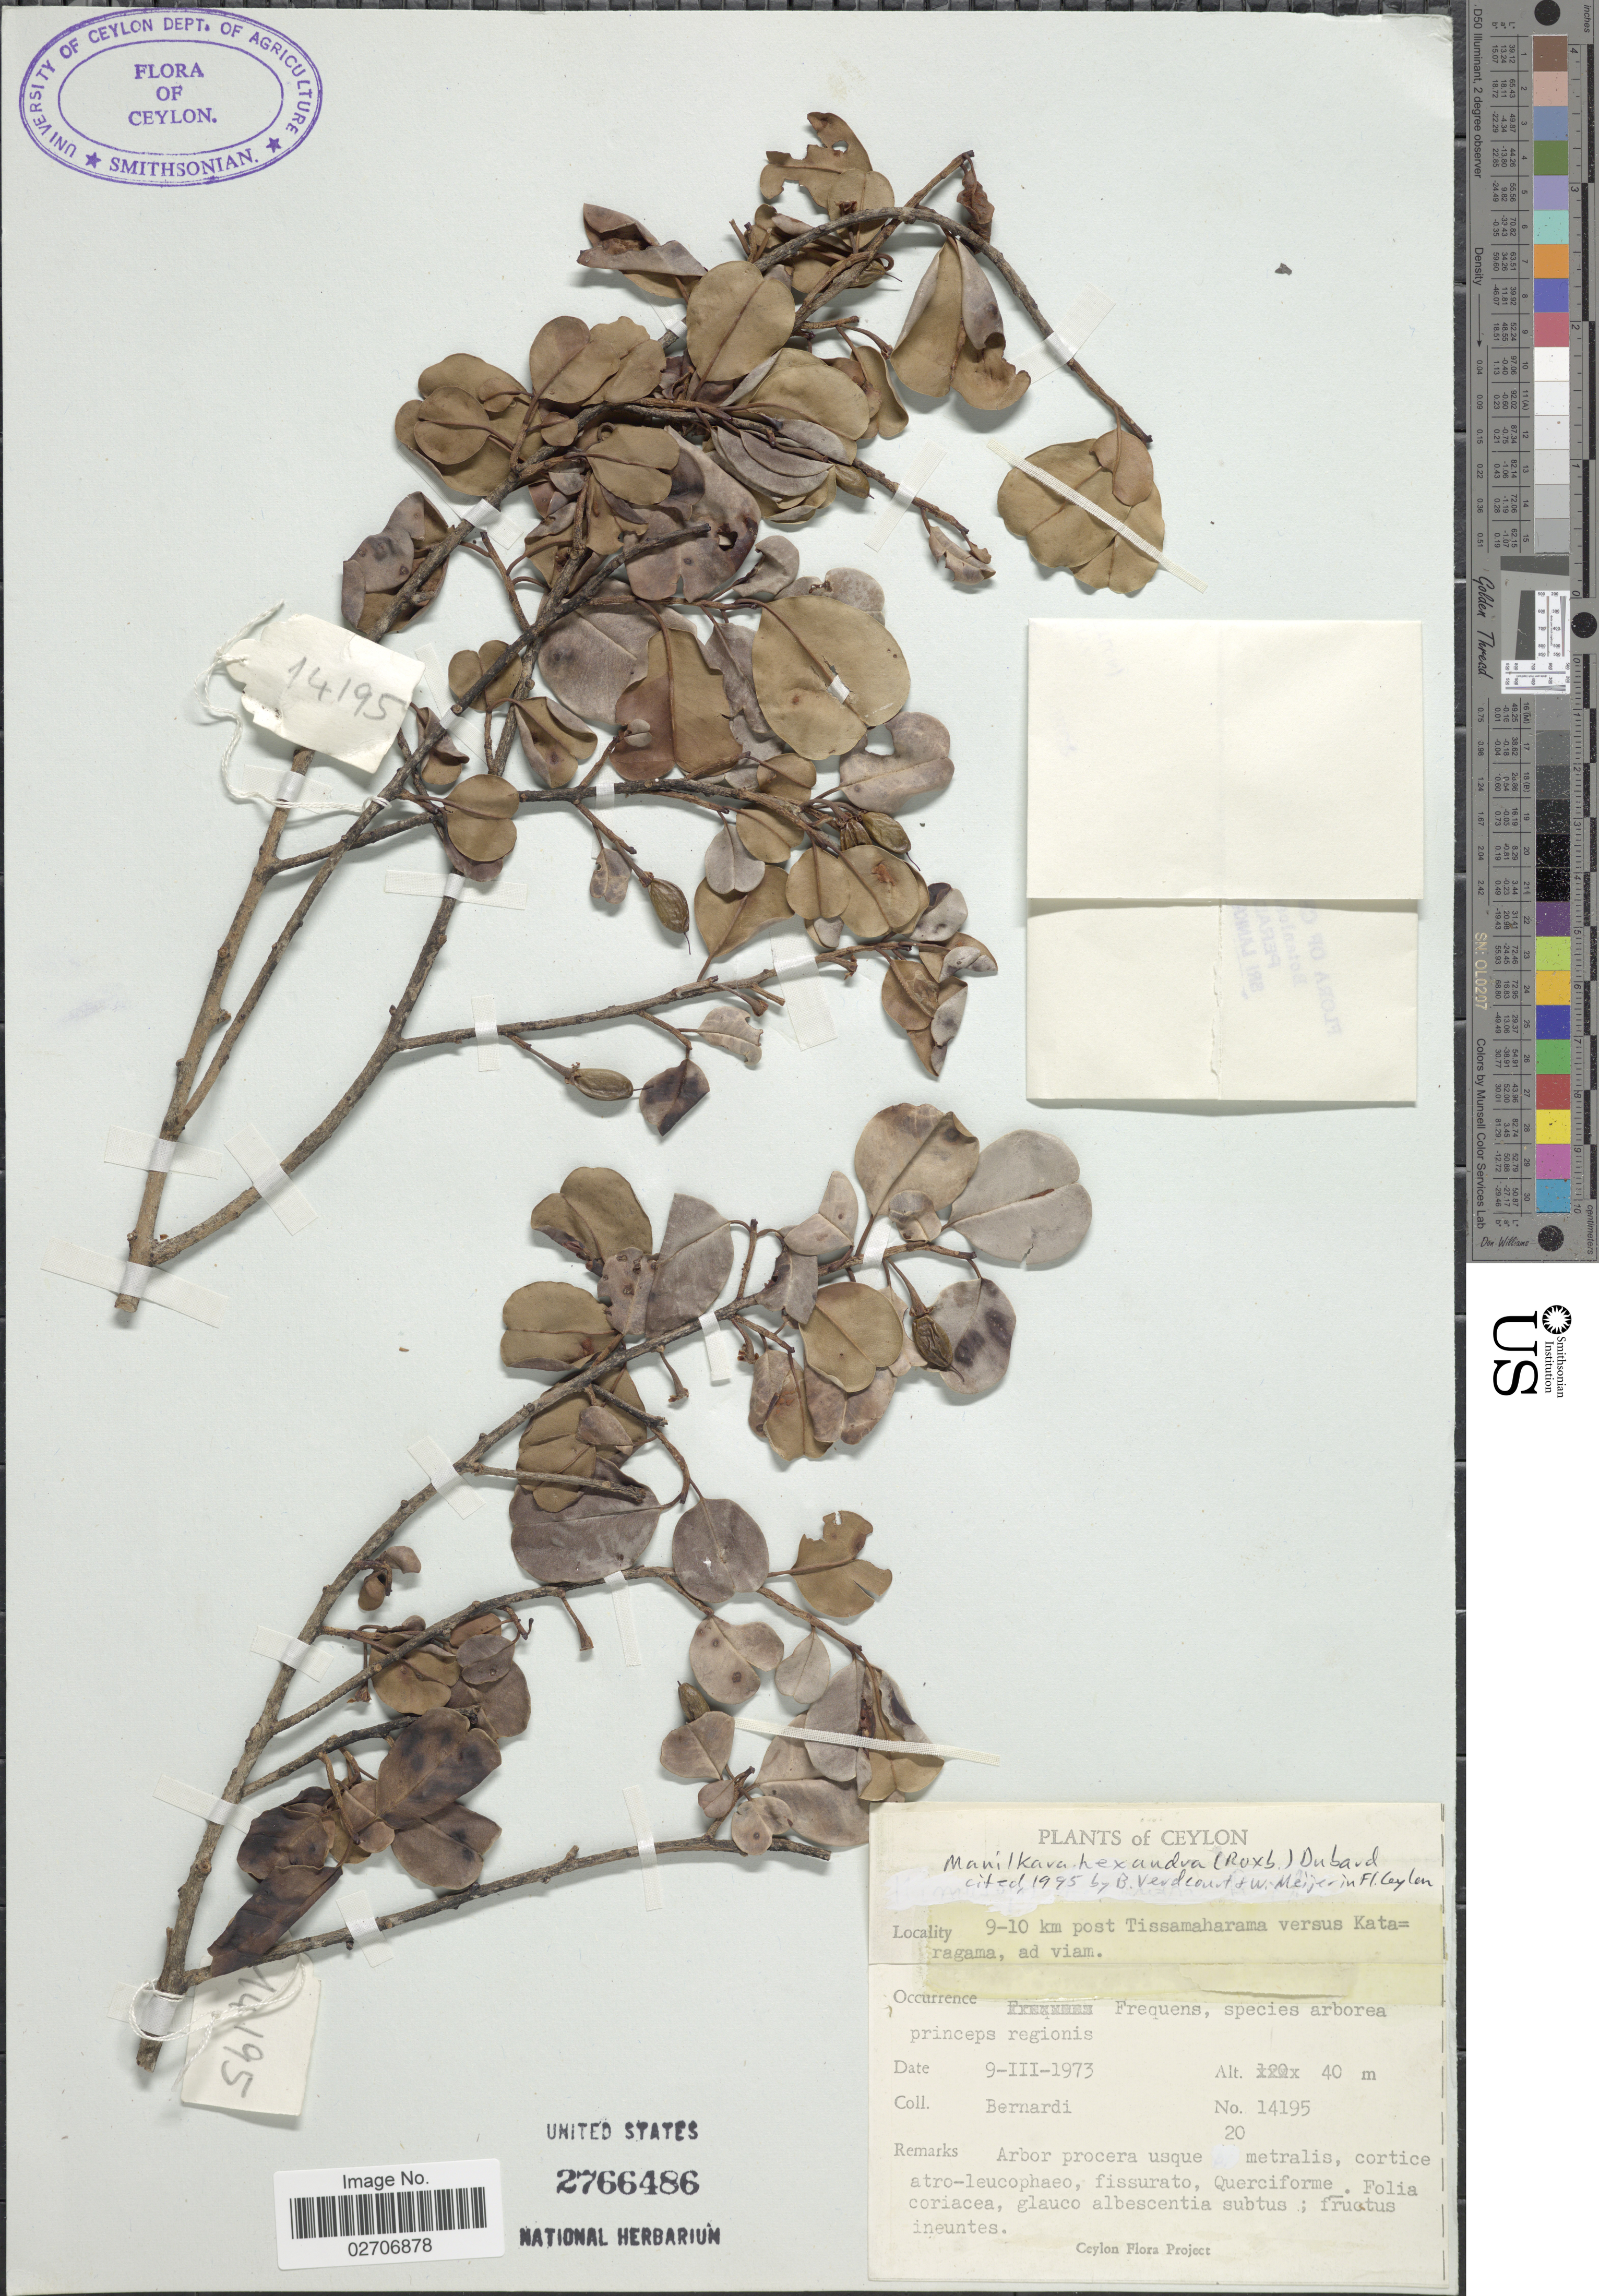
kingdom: Plantae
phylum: Tracheophyta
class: Magnoliopsida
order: Ericales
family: Sapotaceae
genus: Manilkara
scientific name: Manilkara hexandra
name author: (Roxb.) Dubard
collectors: Bernardi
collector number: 14195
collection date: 1973-03-09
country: Sri Lanka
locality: Ceylon, 9-10 km post Tissamaharama versus Kata-ragama. ad viam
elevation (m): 40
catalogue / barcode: US 2766486